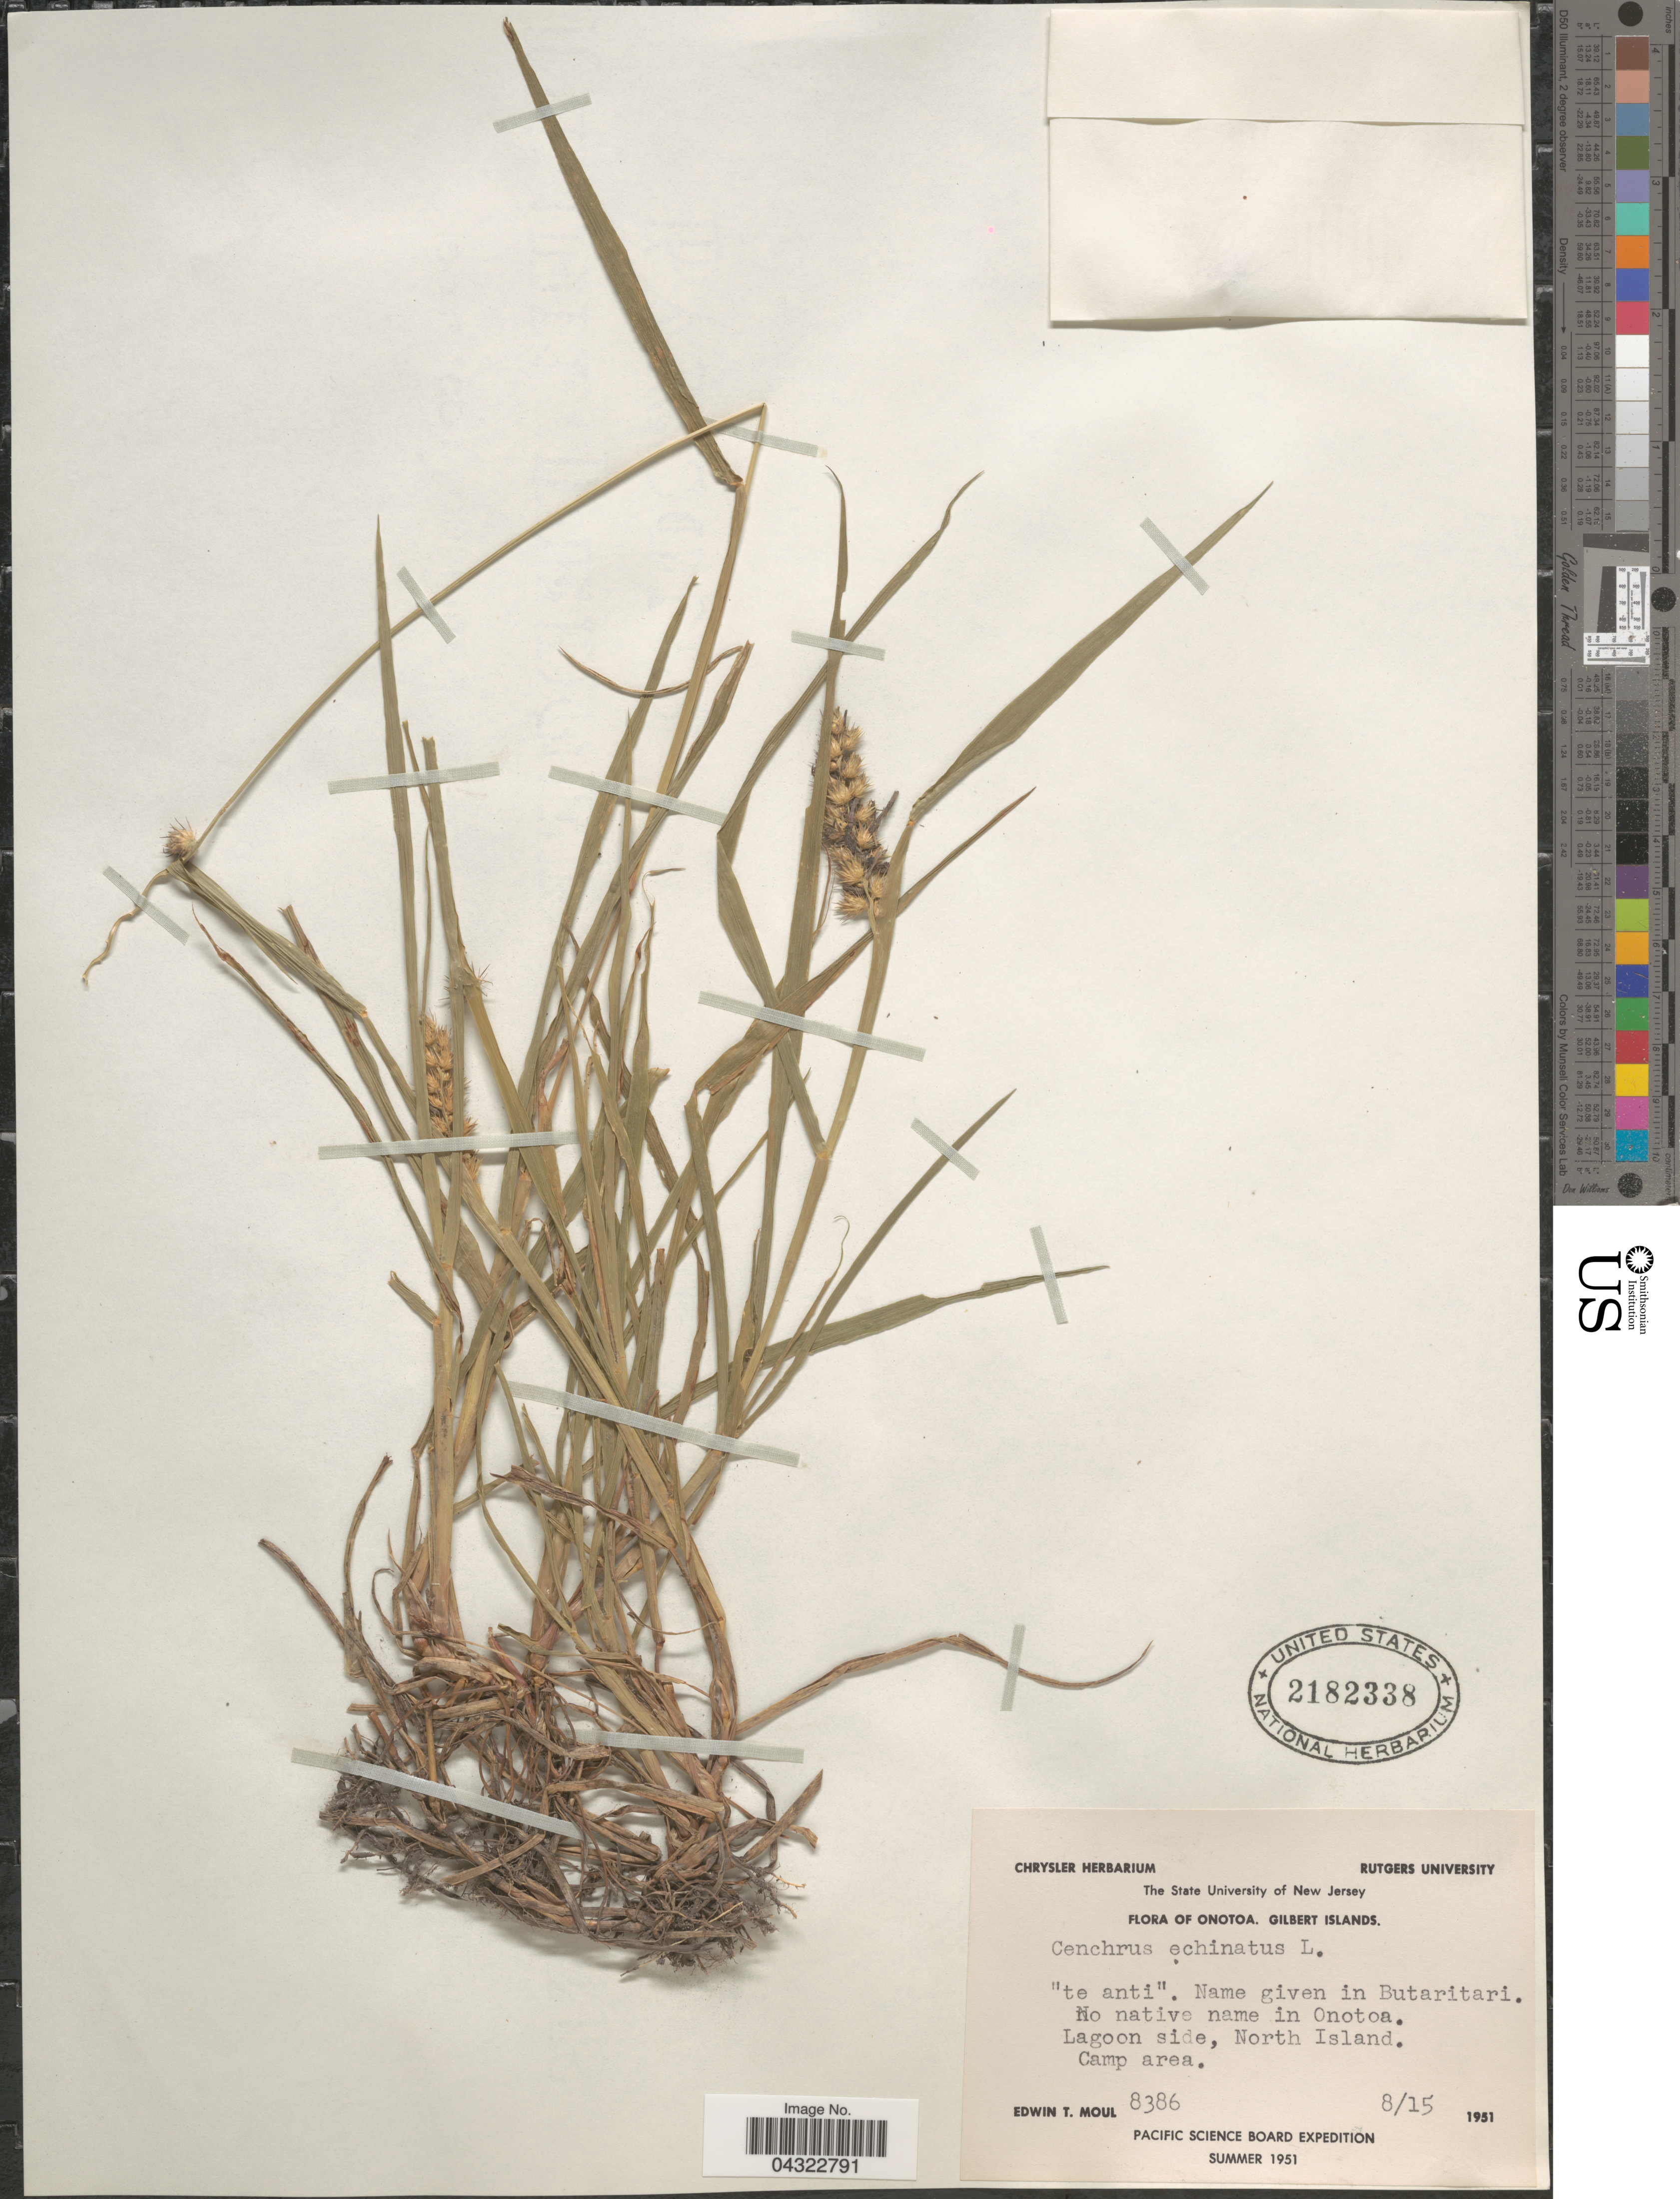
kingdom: Plantae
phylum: Tracheophyta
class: Liliopsida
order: Poales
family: Poaceae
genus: Cenchrus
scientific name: Cenchrus echinatus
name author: L.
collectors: E. T. Moul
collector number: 8386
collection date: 1951-08-15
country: Kiribati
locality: Onotoa. Gilbert Islands. Lagoon side, North Island. Pacific Science Board Expedition. Summer 1951.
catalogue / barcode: US 2182338